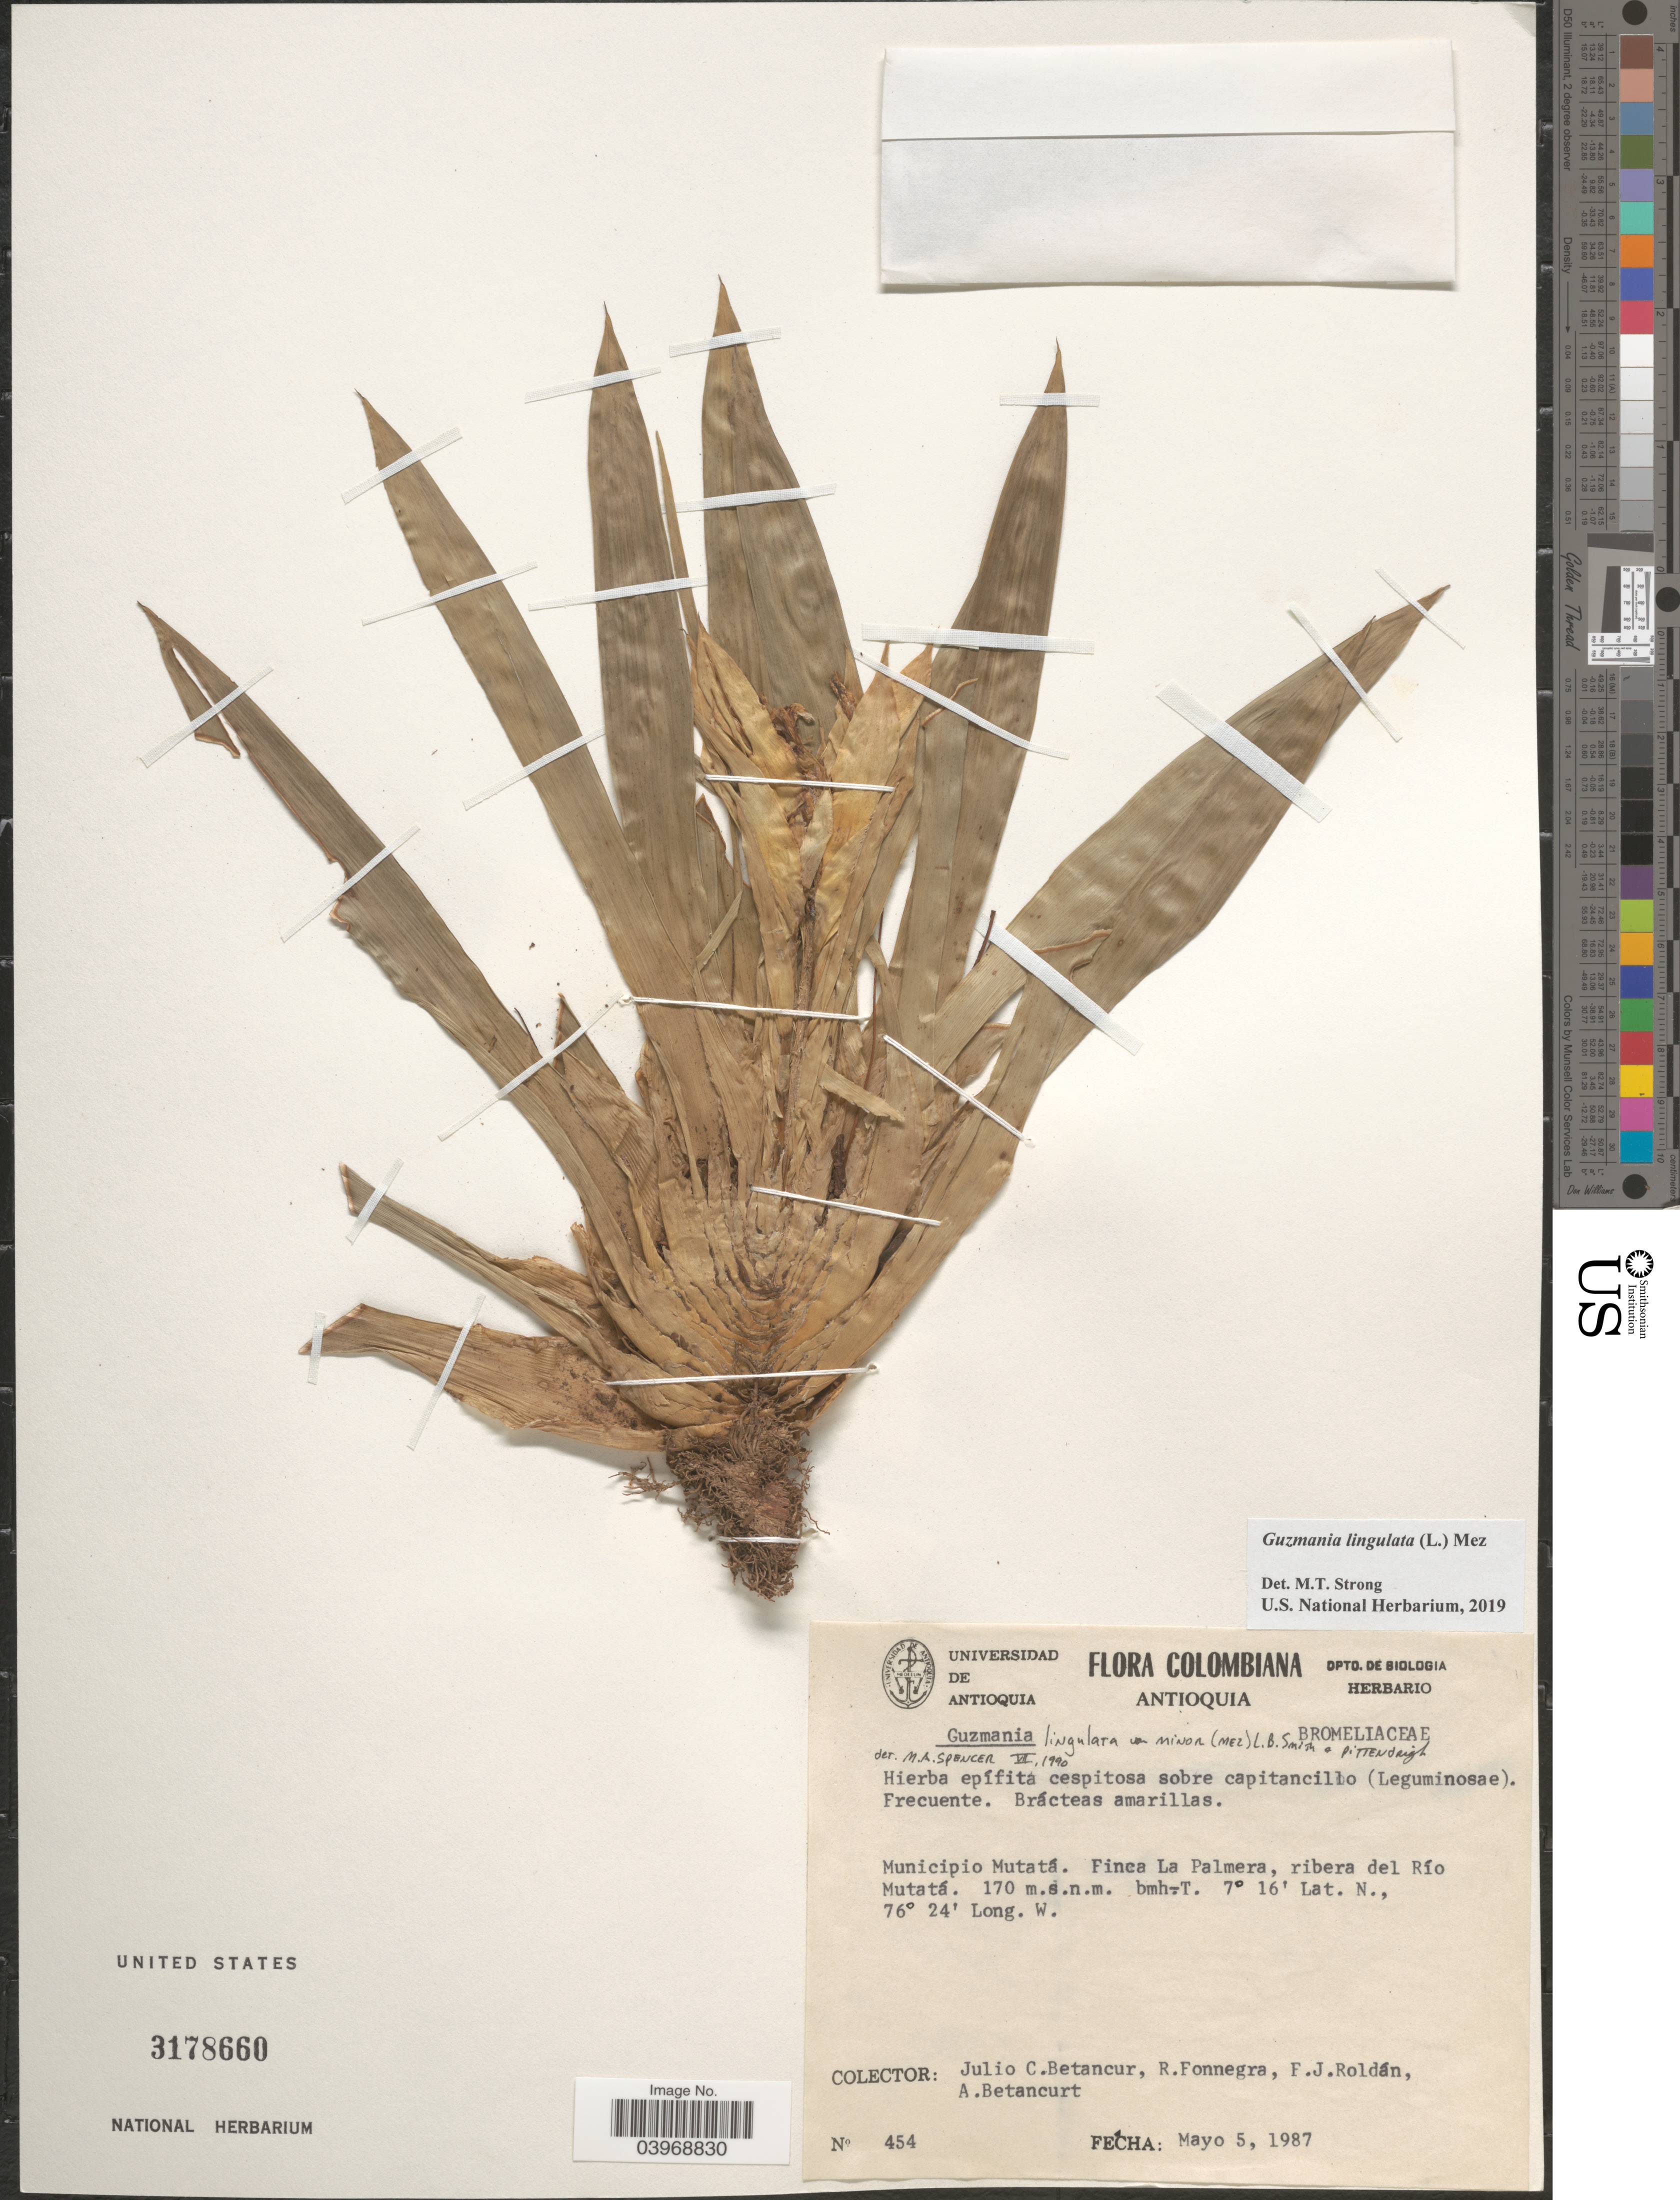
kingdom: Plantae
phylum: Tracheophyta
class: Liliopsida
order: Poales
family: Bromeliaceae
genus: Guzmania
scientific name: Guzmania lingulata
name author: (L.) Mez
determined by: Strong, Mark T., (BOT), Smithsonian Institution - National Museum of Natural History (UNITED STATES)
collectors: J. C. Betancur, R. Fonnegra, F. J. Roldán & A. Betancurt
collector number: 454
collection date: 1987-05-05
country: Colombia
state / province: Antioquia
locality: Municipio Mutatá. Finca La Palmera, ribera del Río Mutatá.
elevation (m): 170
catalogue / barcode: US 3178660